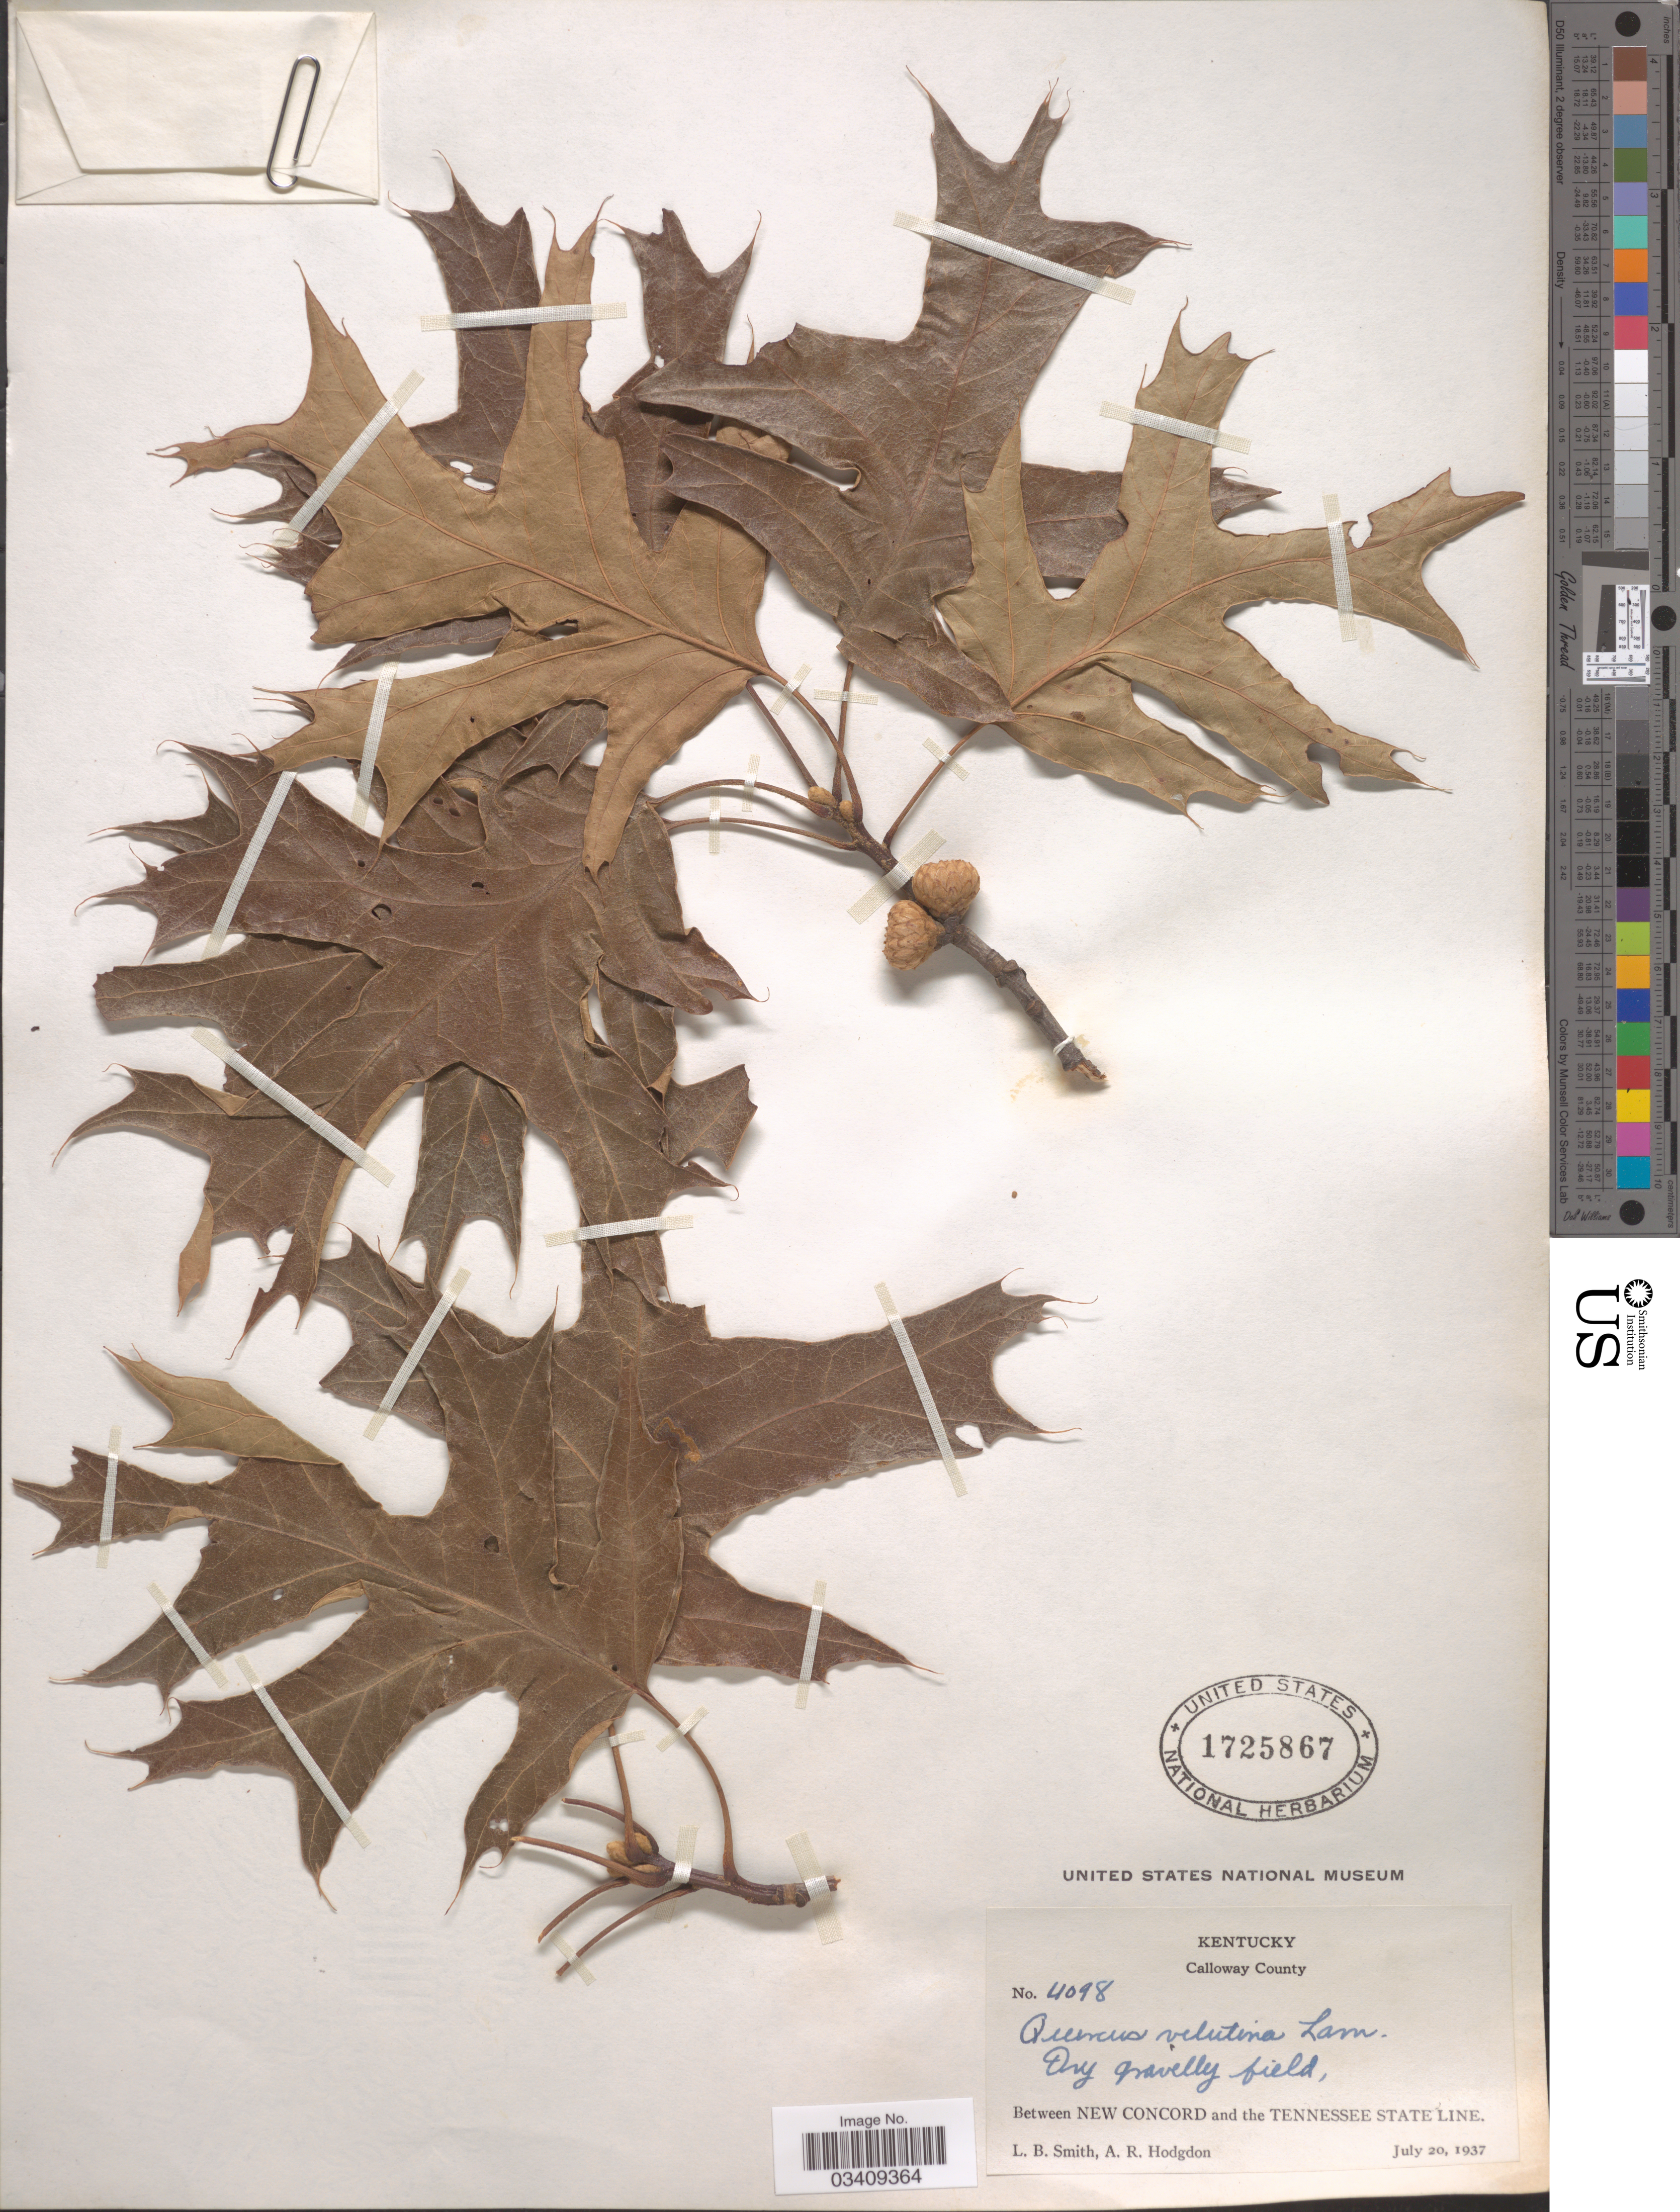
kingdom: Plantae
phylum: Tracheophyta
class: Magnoliopsida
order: Fagales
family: Fagaceae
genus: Quercus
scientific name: Quercus velutina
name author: Lam.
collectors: L. Smith & A. R. Hodgdon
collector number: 4098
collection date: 1937-07-20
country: United States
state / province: Kentucky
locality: Calloway County. Between New Concord and the Tennessee State Line.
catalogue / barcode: US 1725867